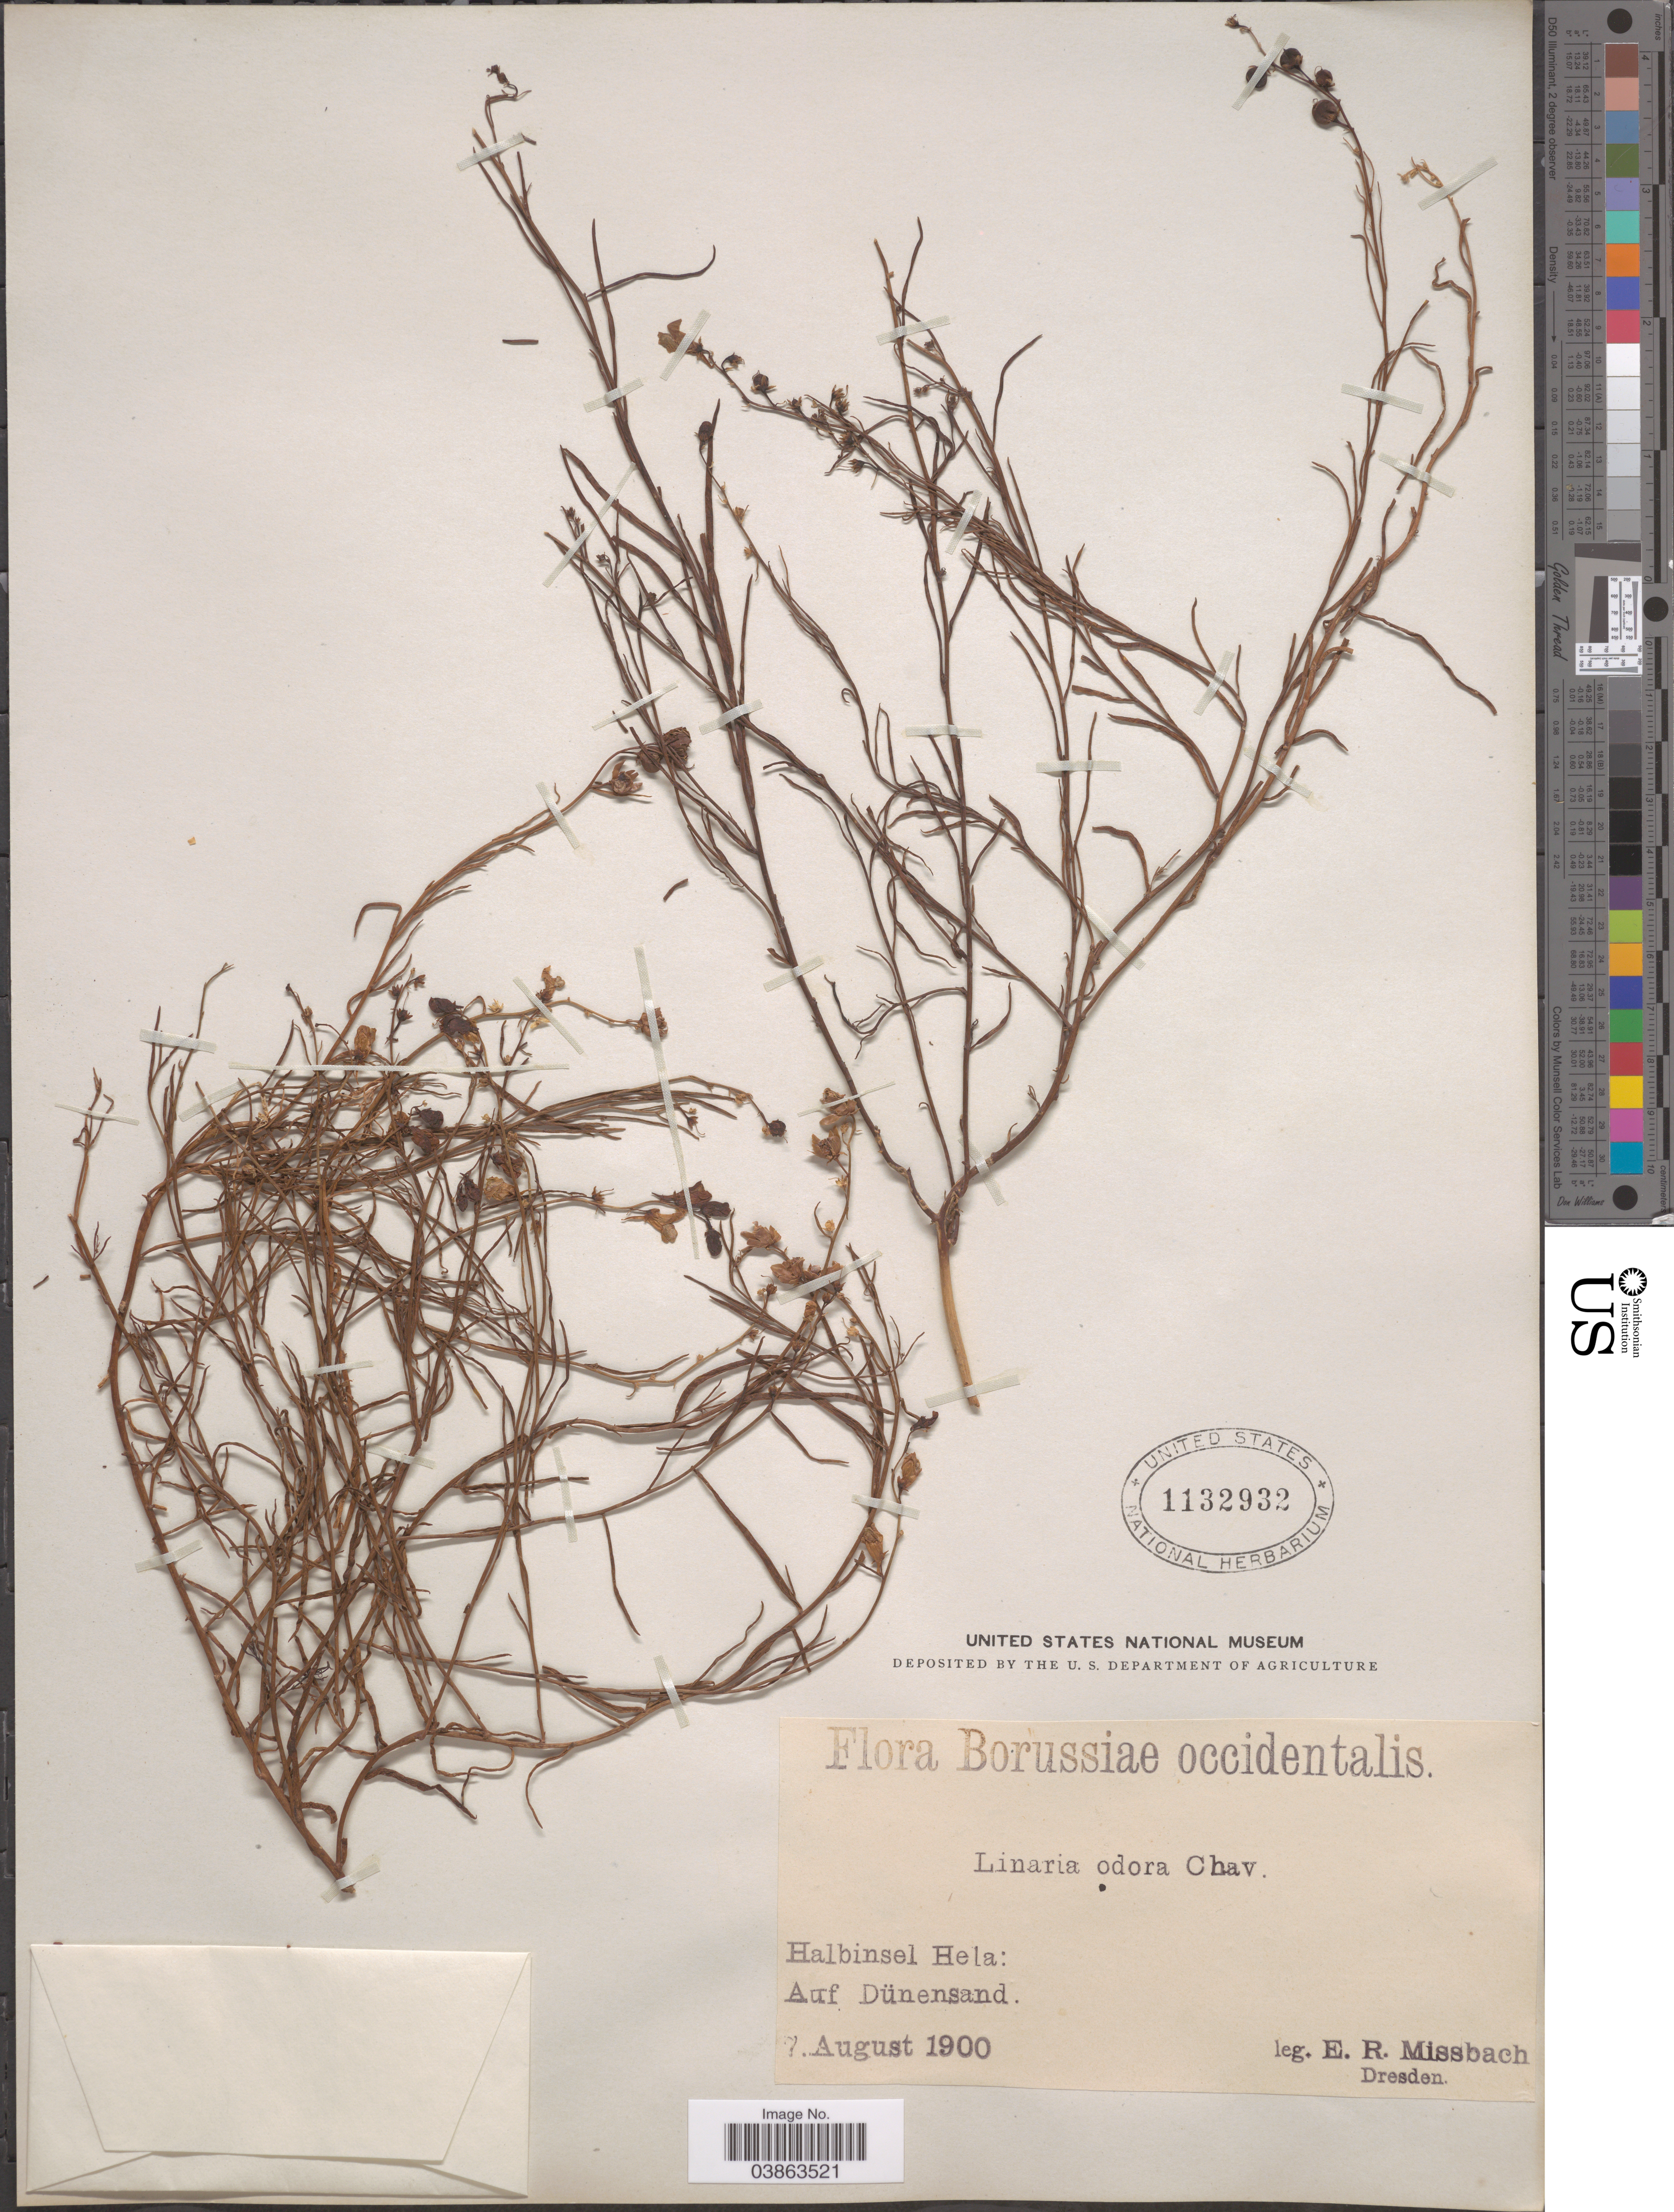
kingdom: Plantae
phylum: Tracheophyta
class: Magnoliopsida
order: Lamiales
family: Plantaginaceae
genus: Linaria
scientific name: Linaria odora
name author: (M. Bieb.) Fisch.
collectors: E. Missbach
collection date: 1900-08-07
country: Papua New Guinea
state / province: Hela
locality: Borussiae occidentalis. Halbinsel Hela: Auf Dünensand.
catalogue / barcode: US 1132932